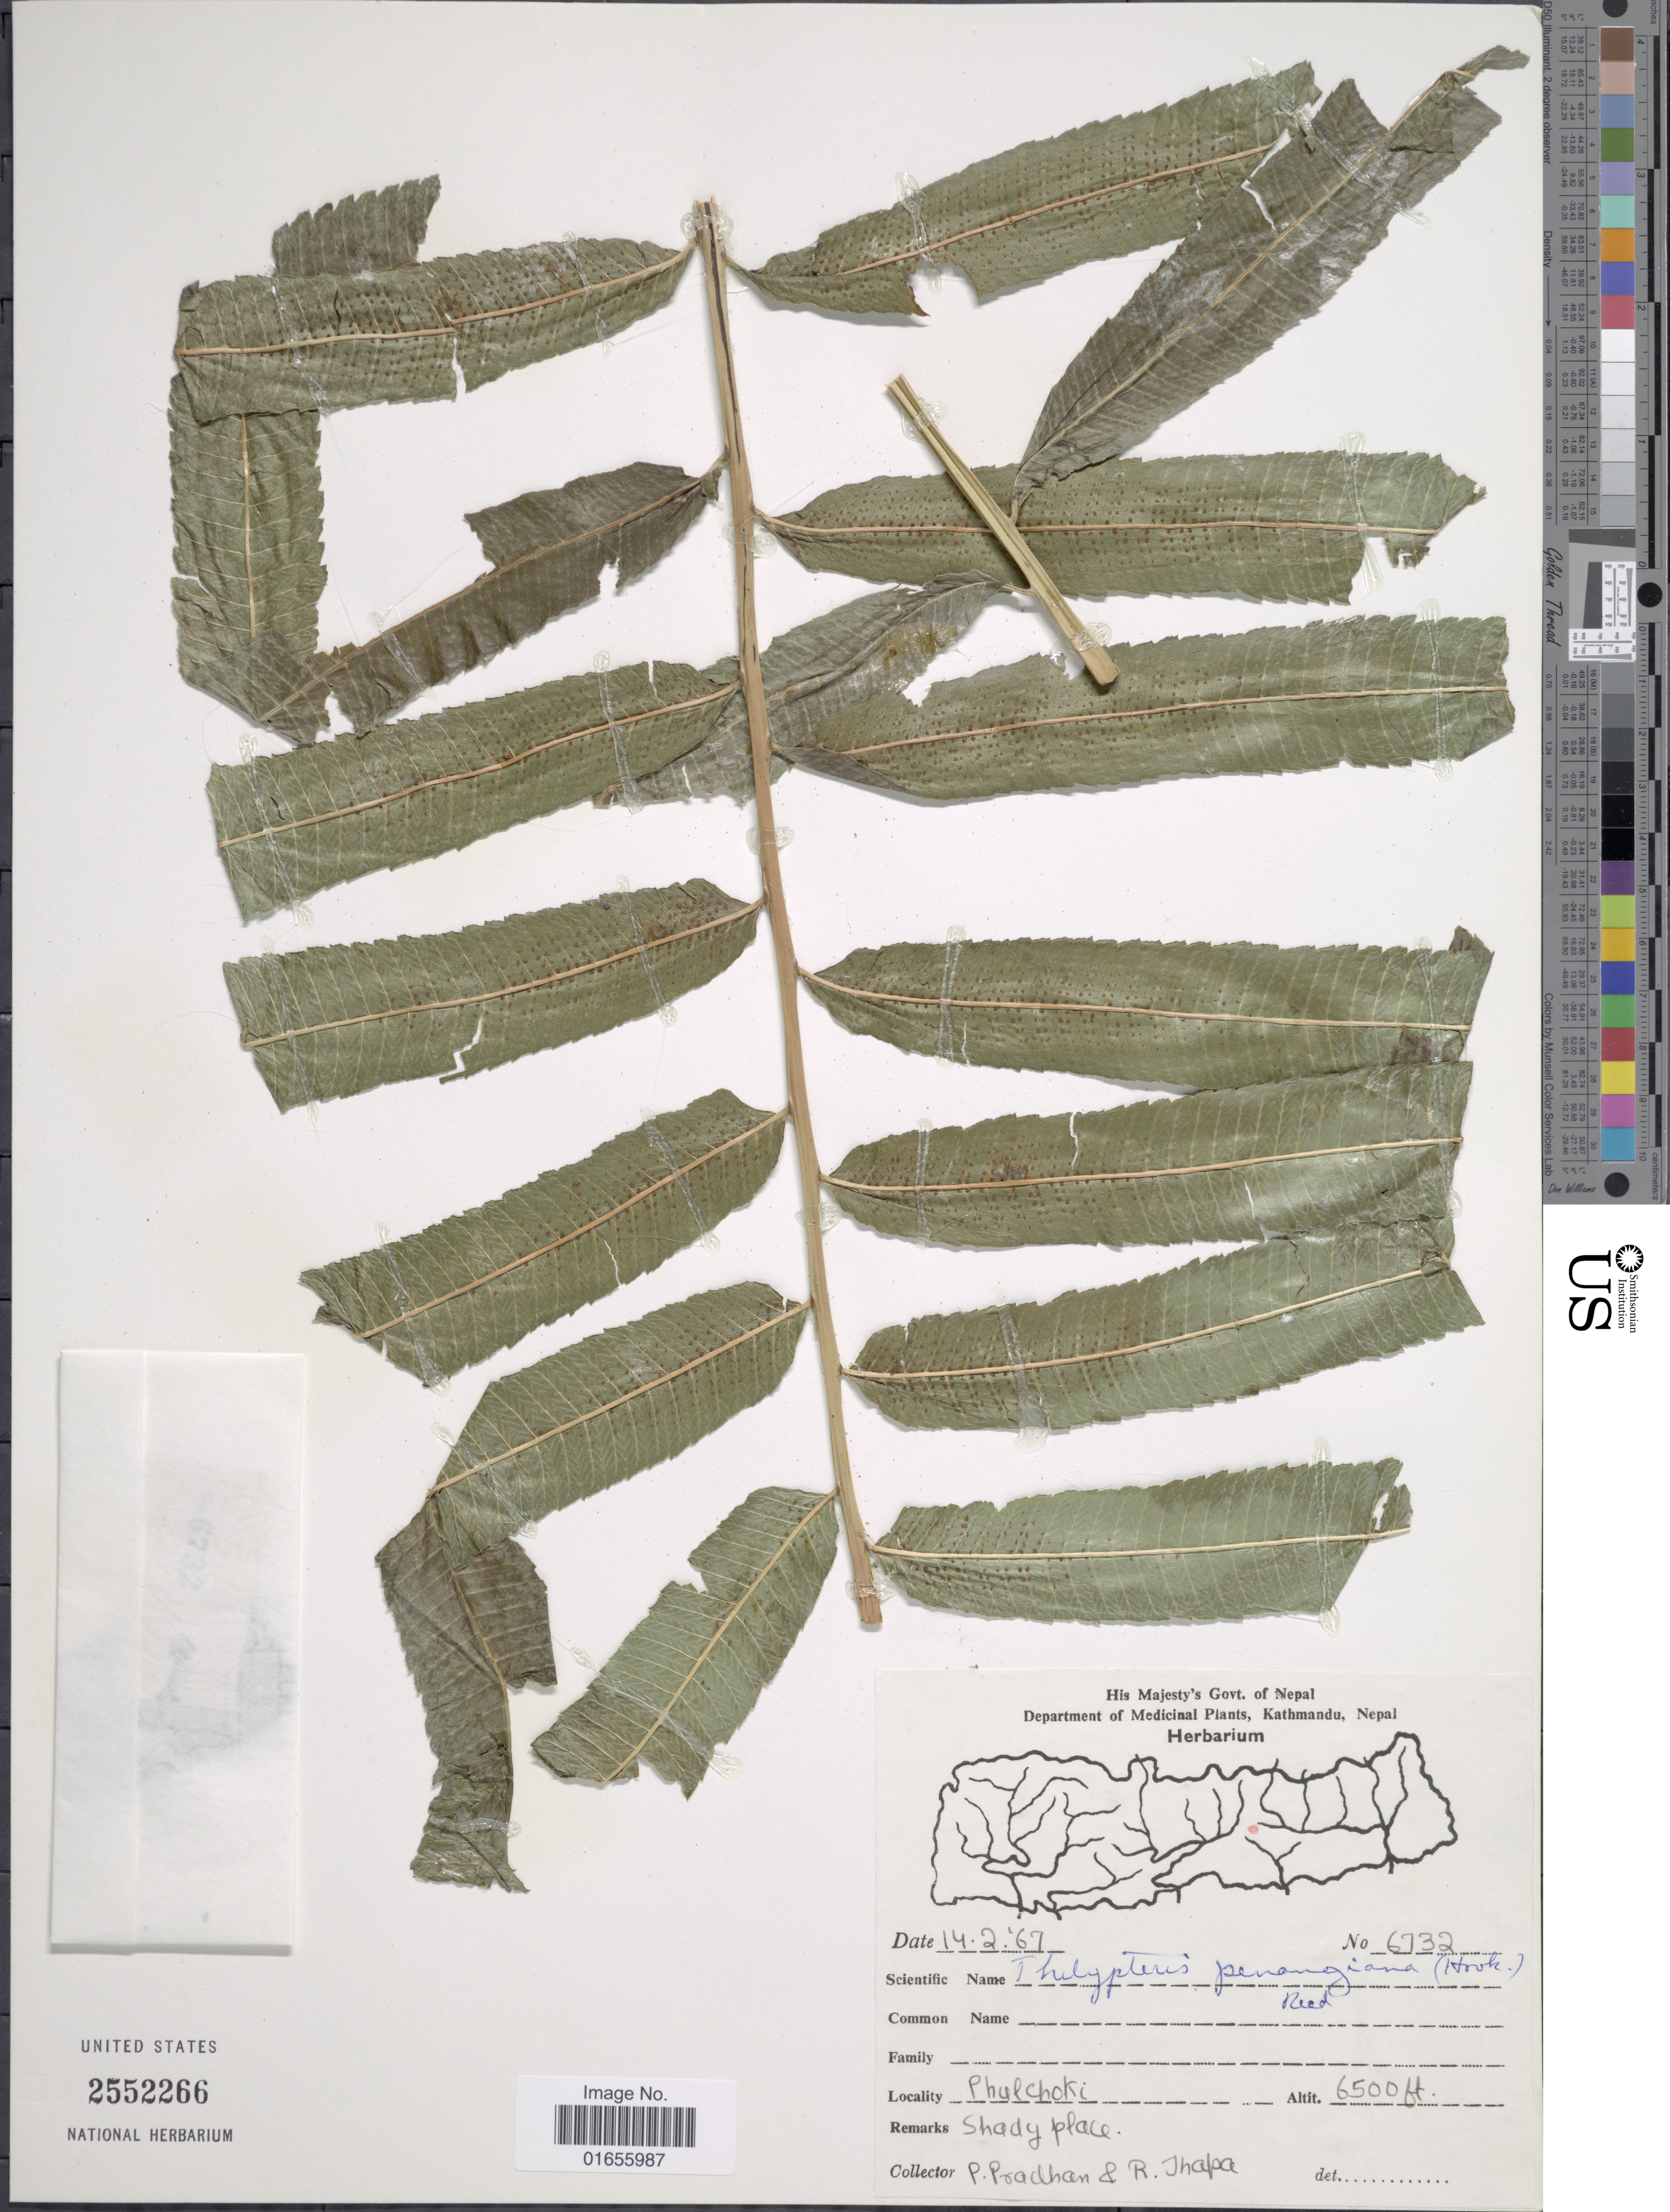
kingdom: Plantae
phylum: Tracheophyta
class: Polypodiopsida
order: Polypodiales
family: Thelypteridaceae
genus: Pronephrium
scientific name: Pronephrium penangiana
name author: (Hook.) Holttum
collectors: P. Pradhan & R. Thalpa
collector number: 6732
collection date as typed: Transcribed d/m/y: 14/2/67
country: Nepal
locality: Phulchoki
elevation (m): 1981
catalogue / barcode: US 2552266